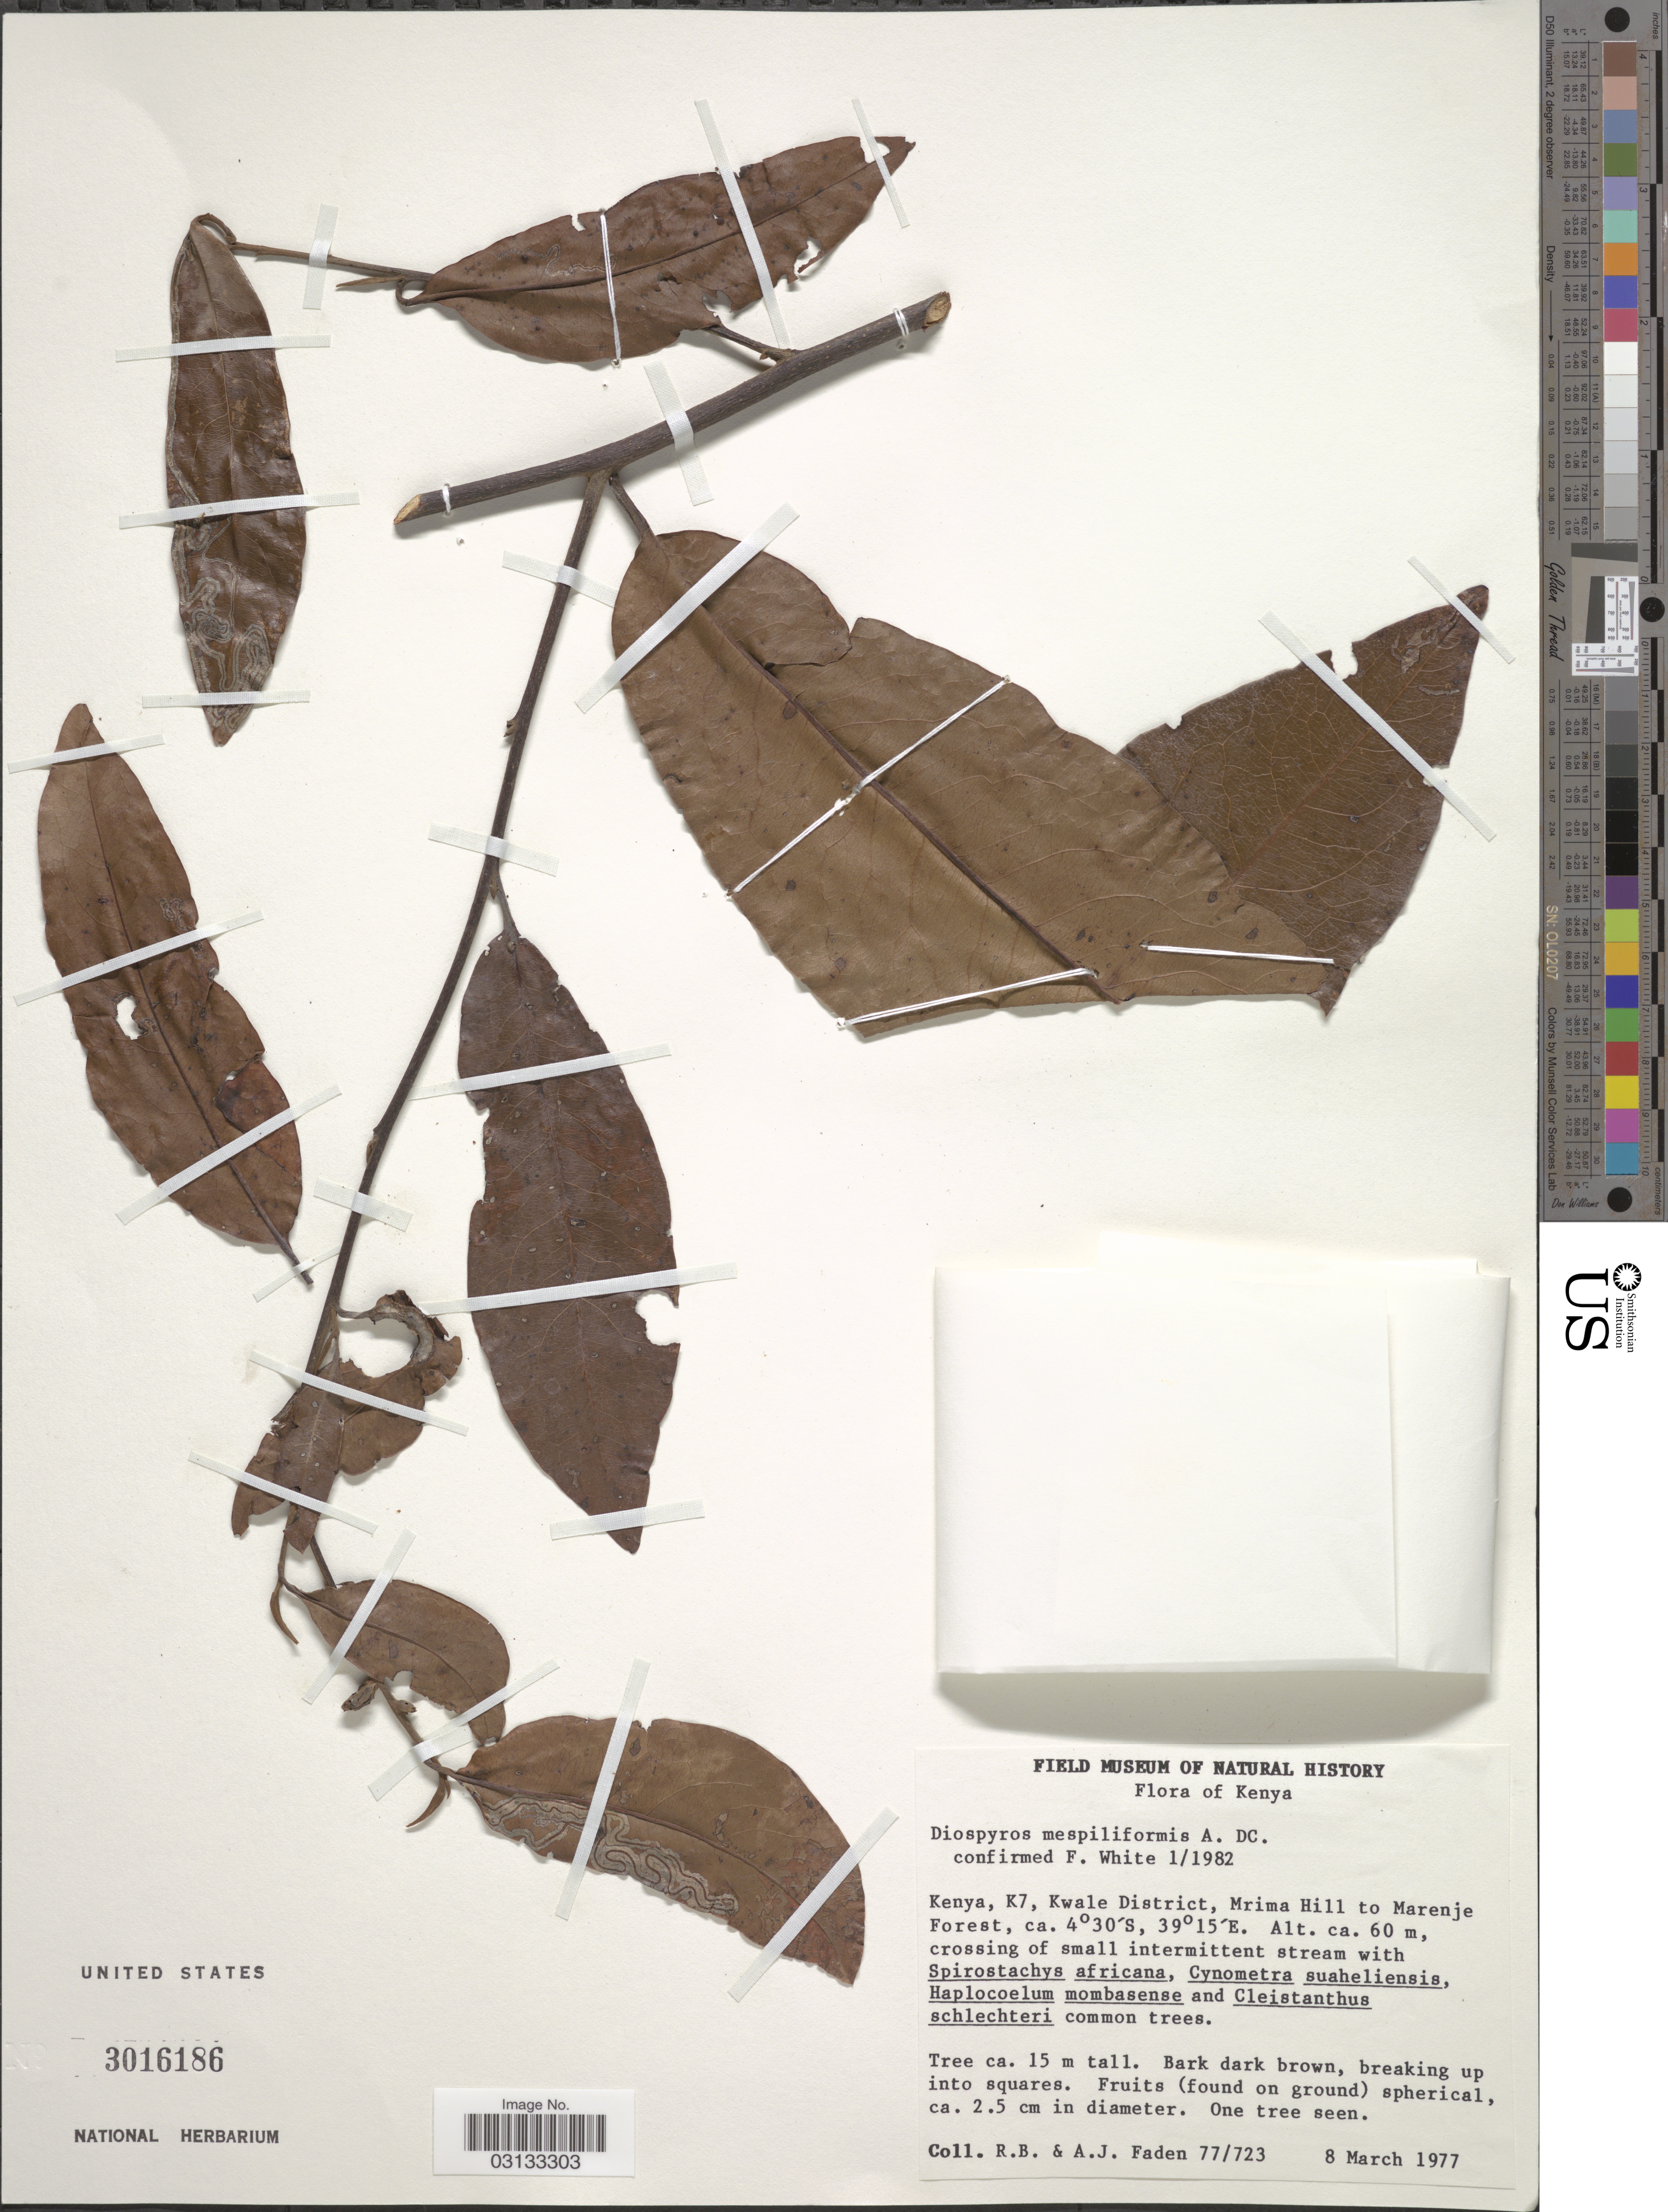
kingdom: Plantae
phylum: Tracheophyta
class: Magnoliopsida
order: Ericales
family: Ebenaceae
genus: Diospyros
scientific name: Diospyros mespiliformis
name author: Hochst. ex A. DC.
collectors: R. B. Faden & A. J. Faden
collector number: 77/723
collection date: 1977-03-08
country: Kenya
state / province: Kwale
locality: K7, Kwale District, Mrima Hill to Marenje Forest.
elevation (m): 60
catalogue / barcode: US 3016186